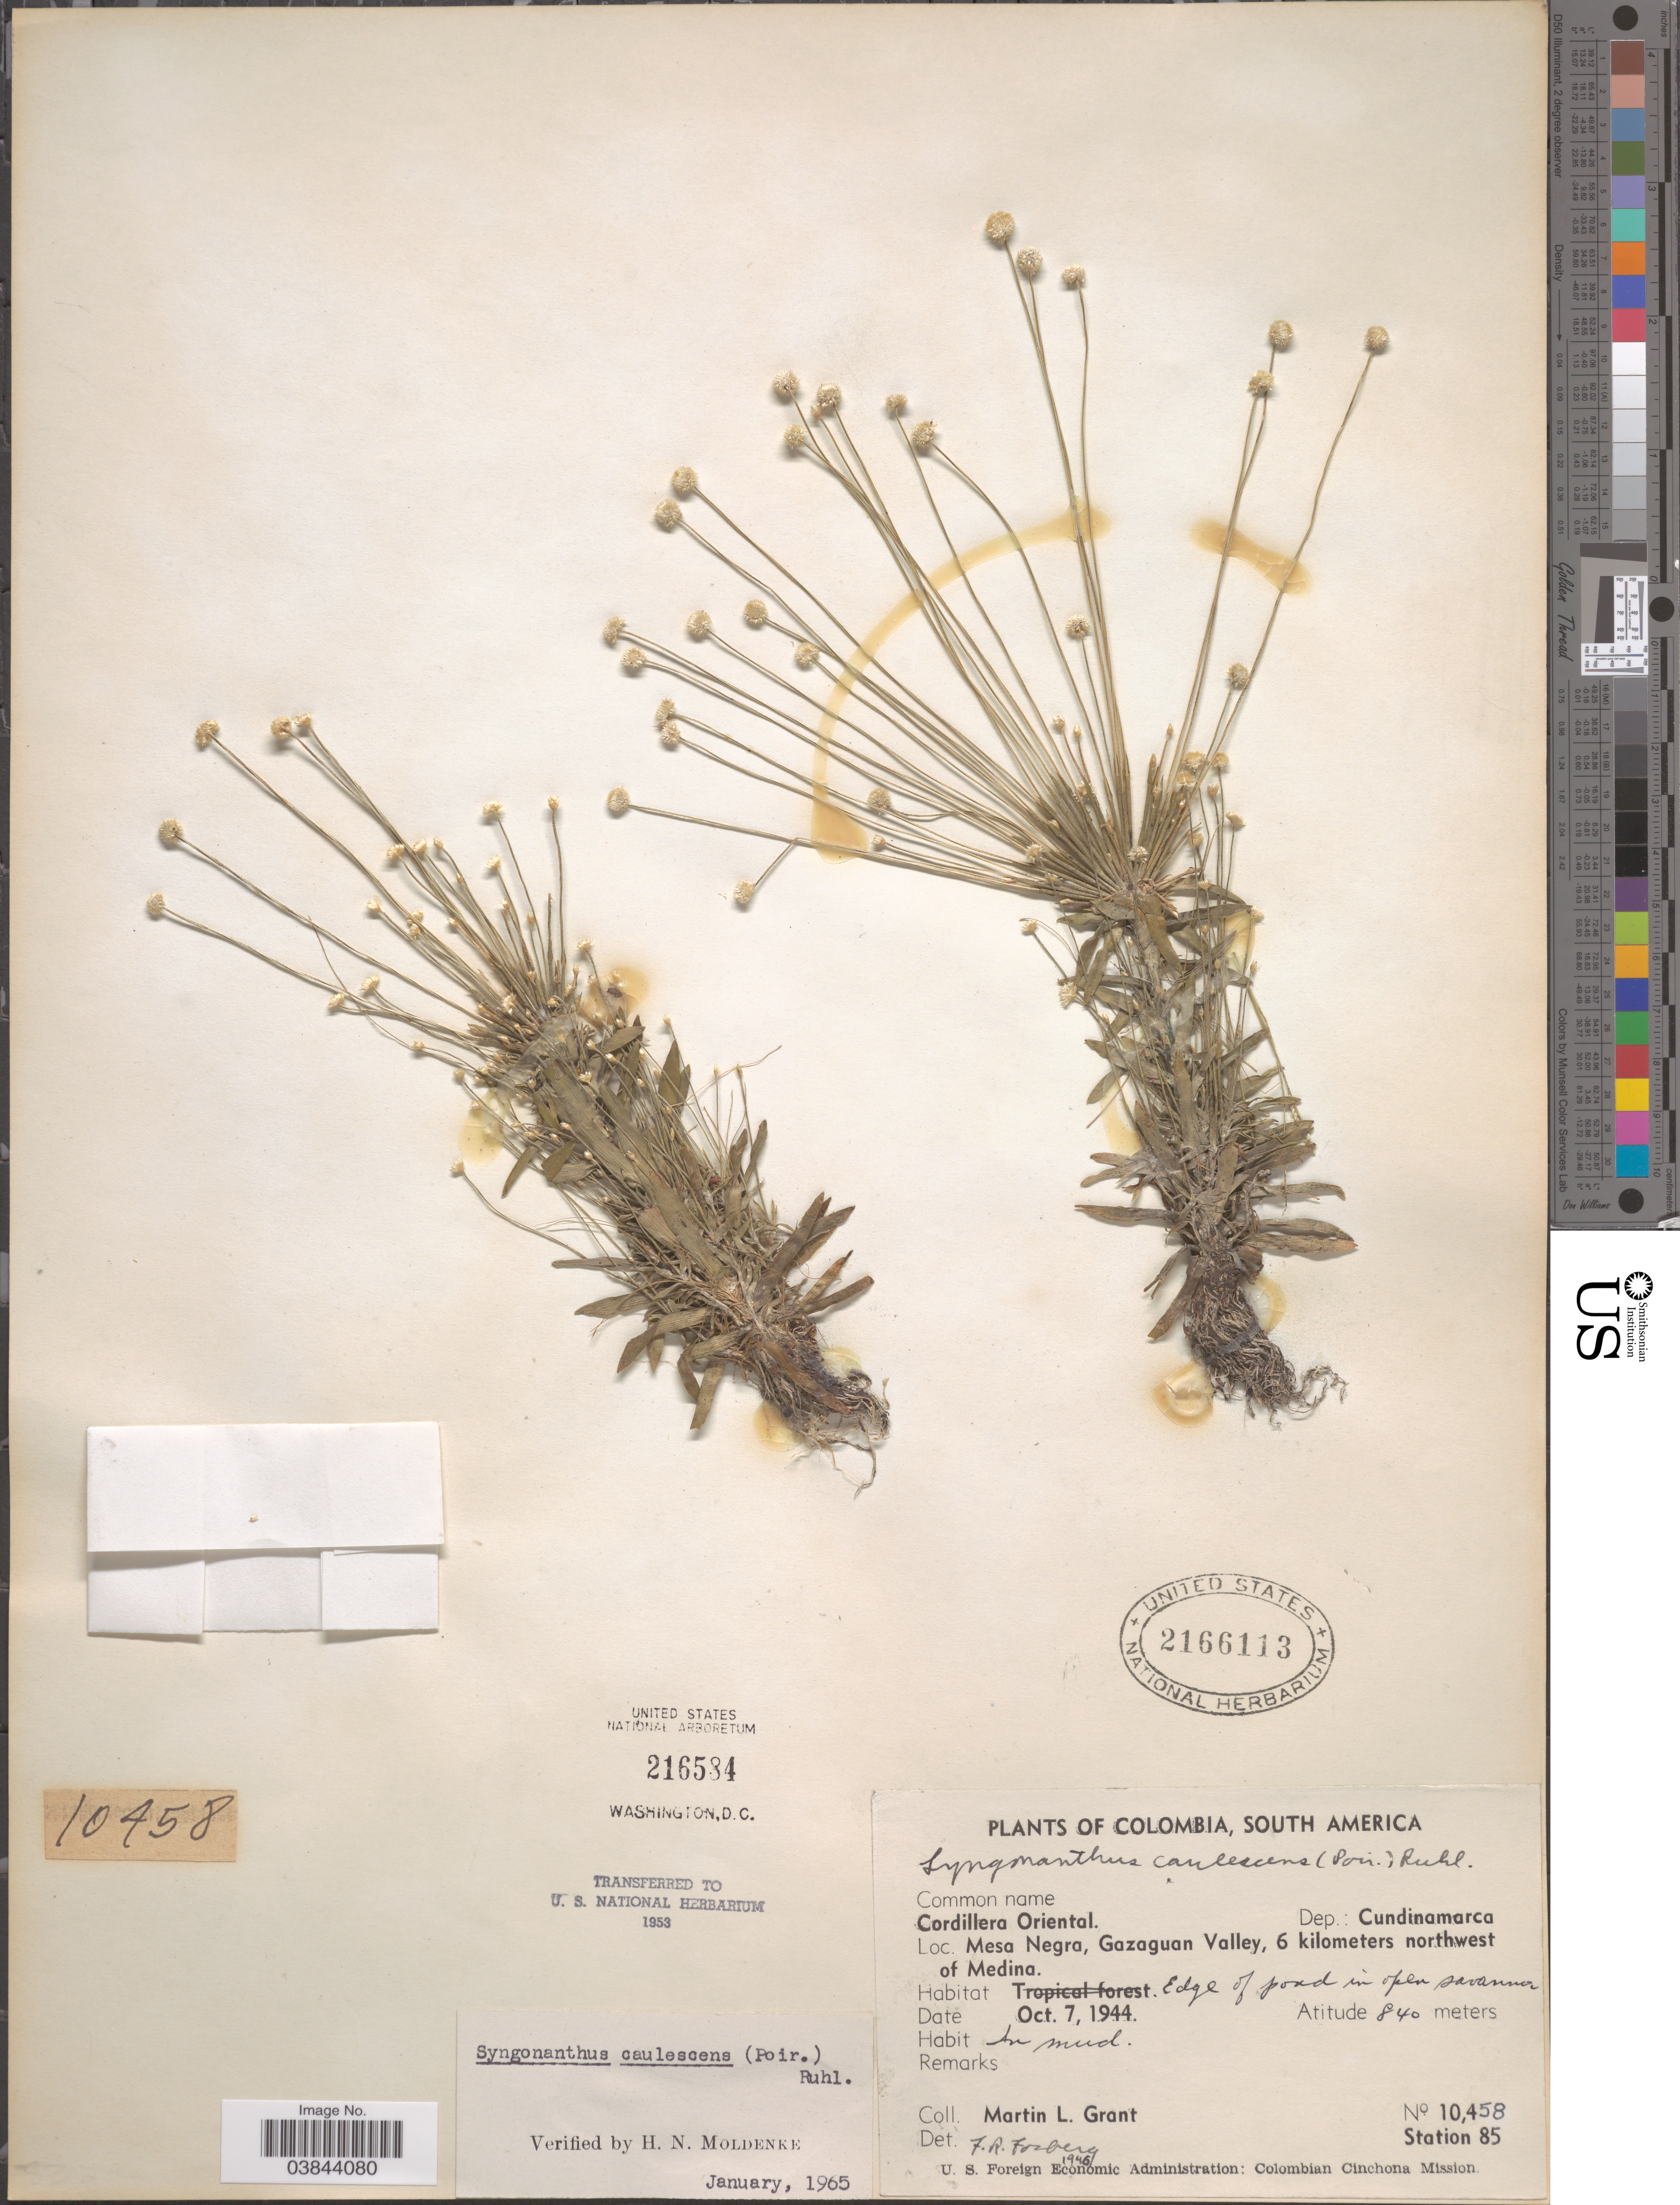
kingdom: Plantae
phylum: Tracheophyta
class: Liliopsida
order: Poales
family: Eriocaulaceae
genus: Syngonanthus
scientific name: Syngonanthus caulescens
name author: (Poir.) Ruhland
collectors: M. L. Grant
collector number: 10458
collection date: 1944-10-07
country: Colombia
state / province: Cundinamarca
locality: Cordillera Oriental. Dep.: Cundinamarca. Mesa Negra, Gazaguan Valley, 6 kilometers northwest of Medina. Edge of pond in open savanna. Station 85.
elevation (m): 840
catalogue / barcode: US 2166113